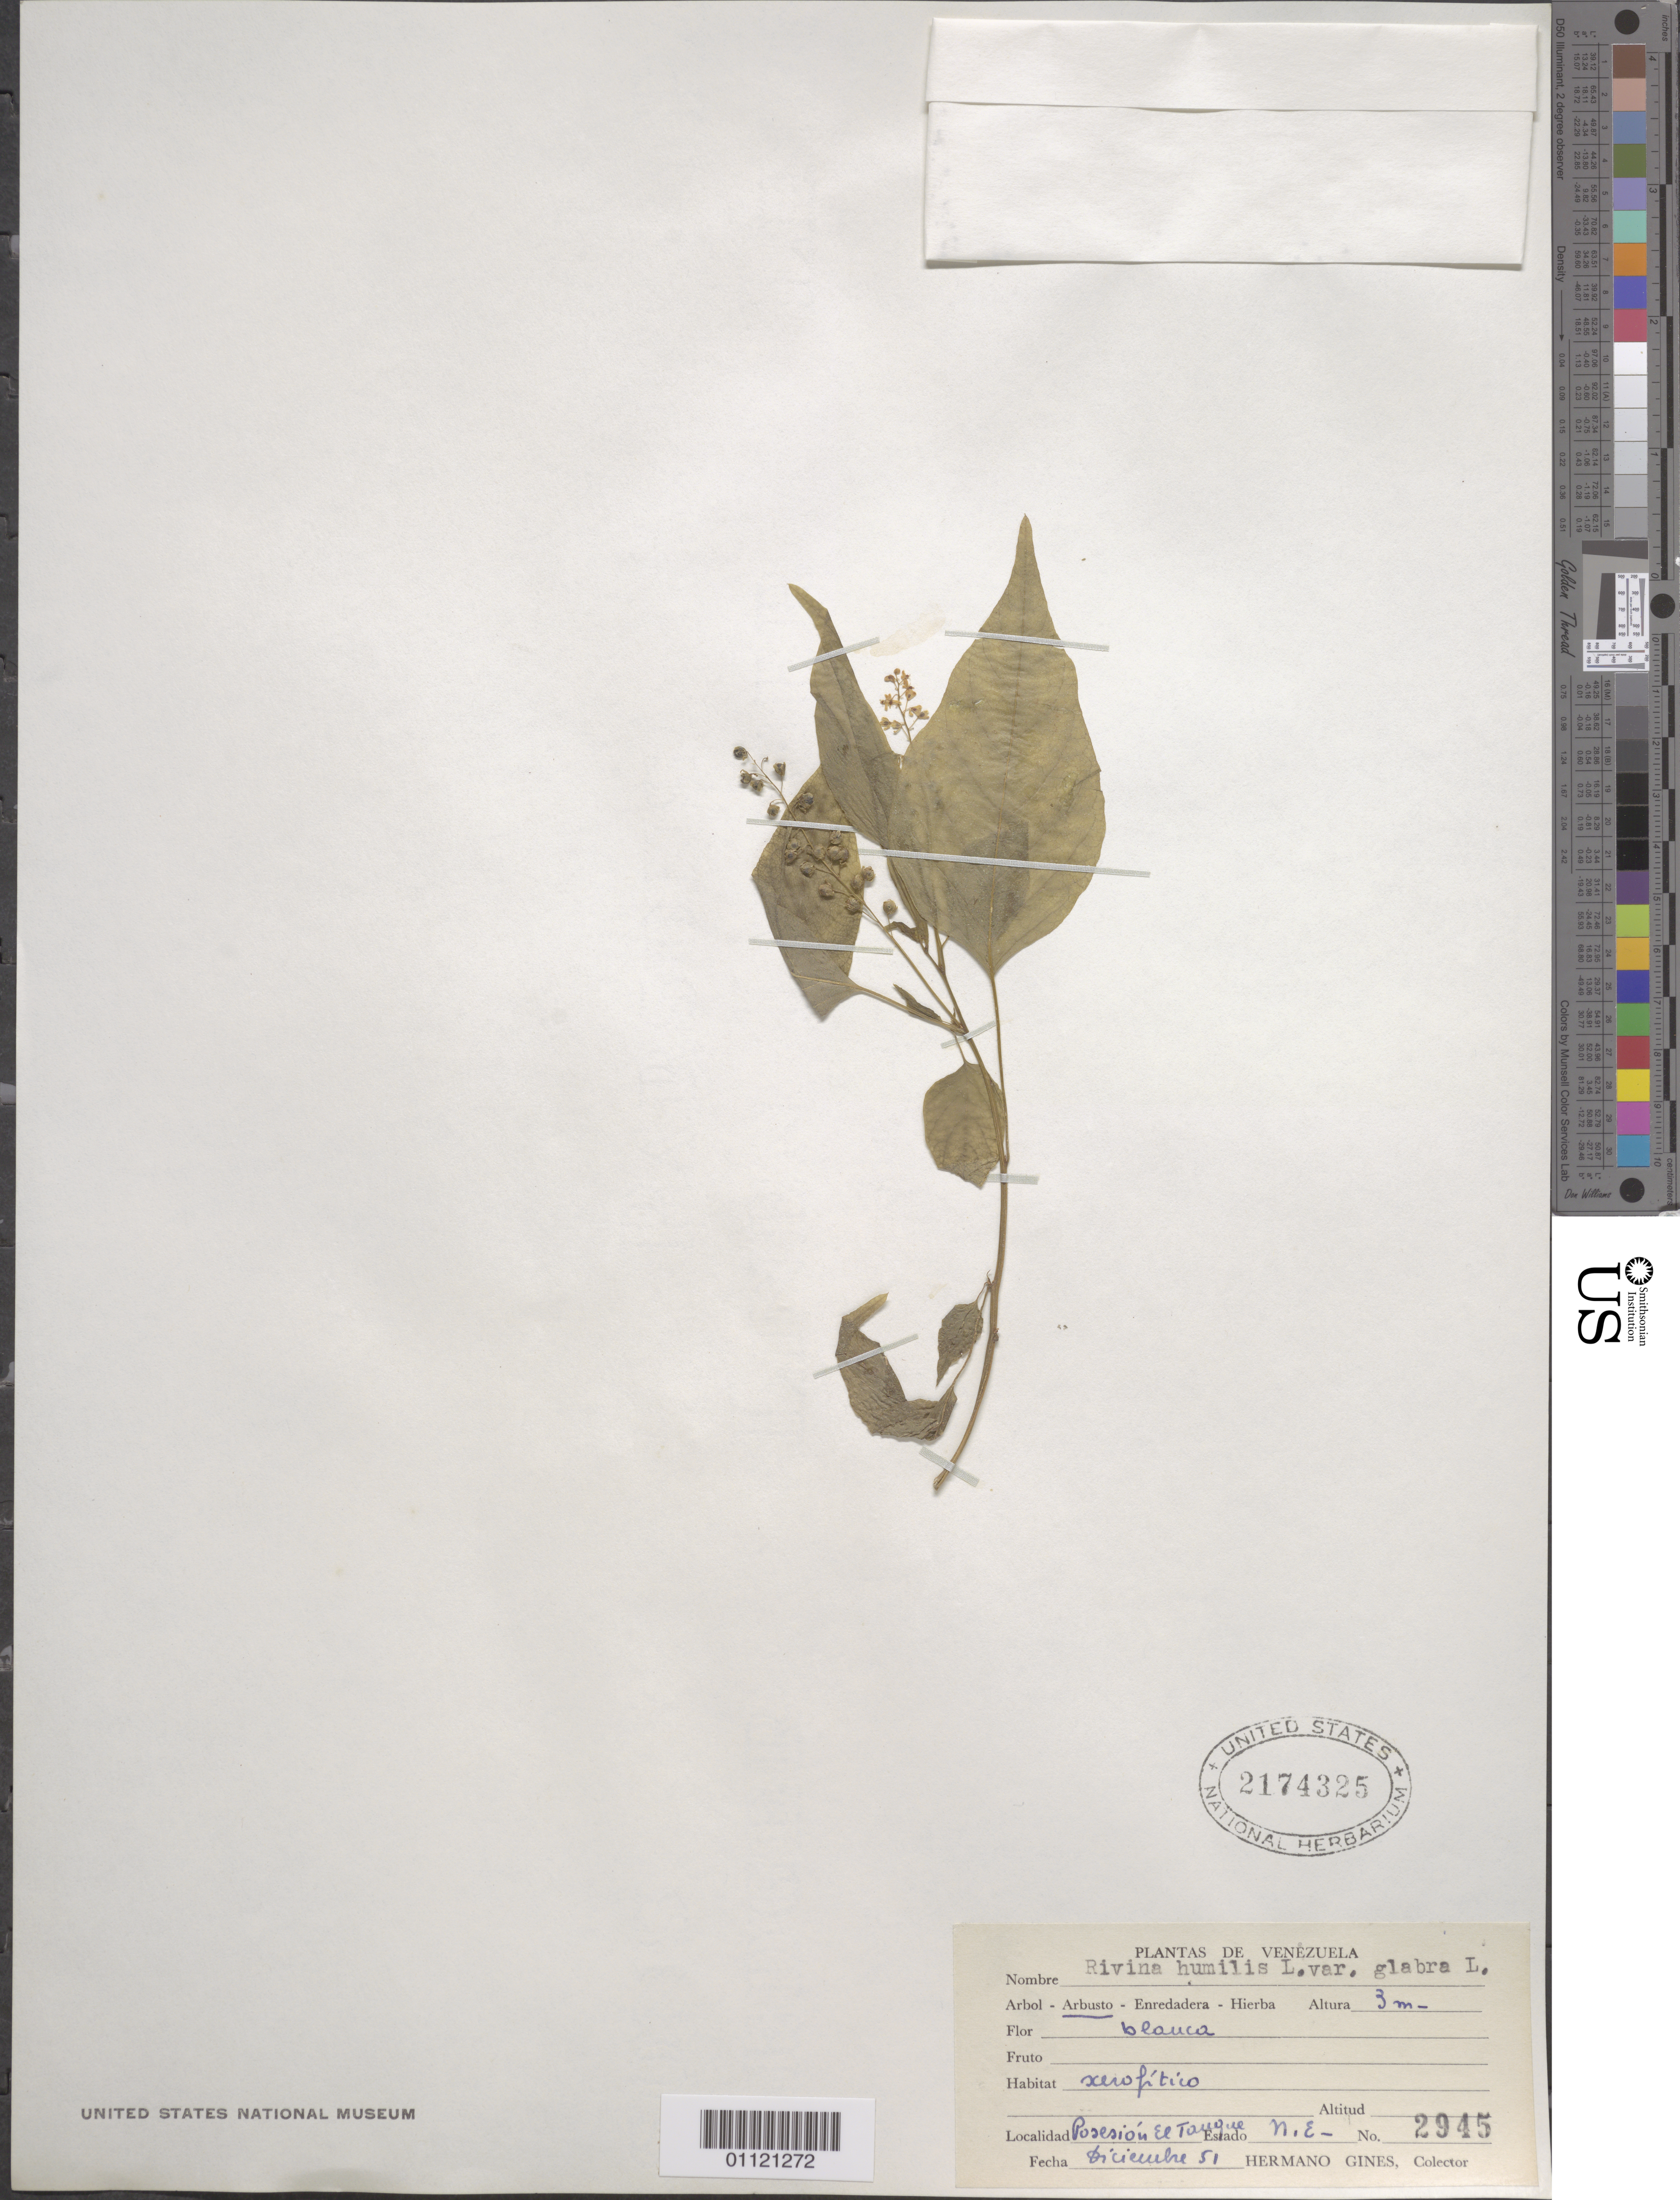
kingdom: Plantae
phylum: Tracheophyta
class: Magnoliopsida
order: Caryophyllales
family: Phytolaccaceae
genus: Rivina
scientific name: Rivina humilis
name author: L.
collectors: Bro. Gines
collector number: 2945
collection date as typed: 01 Dec 1951 to 31 Dec 1951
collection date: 1951-12-01/1951-12-31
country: Venezuela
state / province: Nueva Esparta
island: Margarita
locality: Posesión El Tanque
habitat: xerofítico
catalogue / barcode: US 2174325